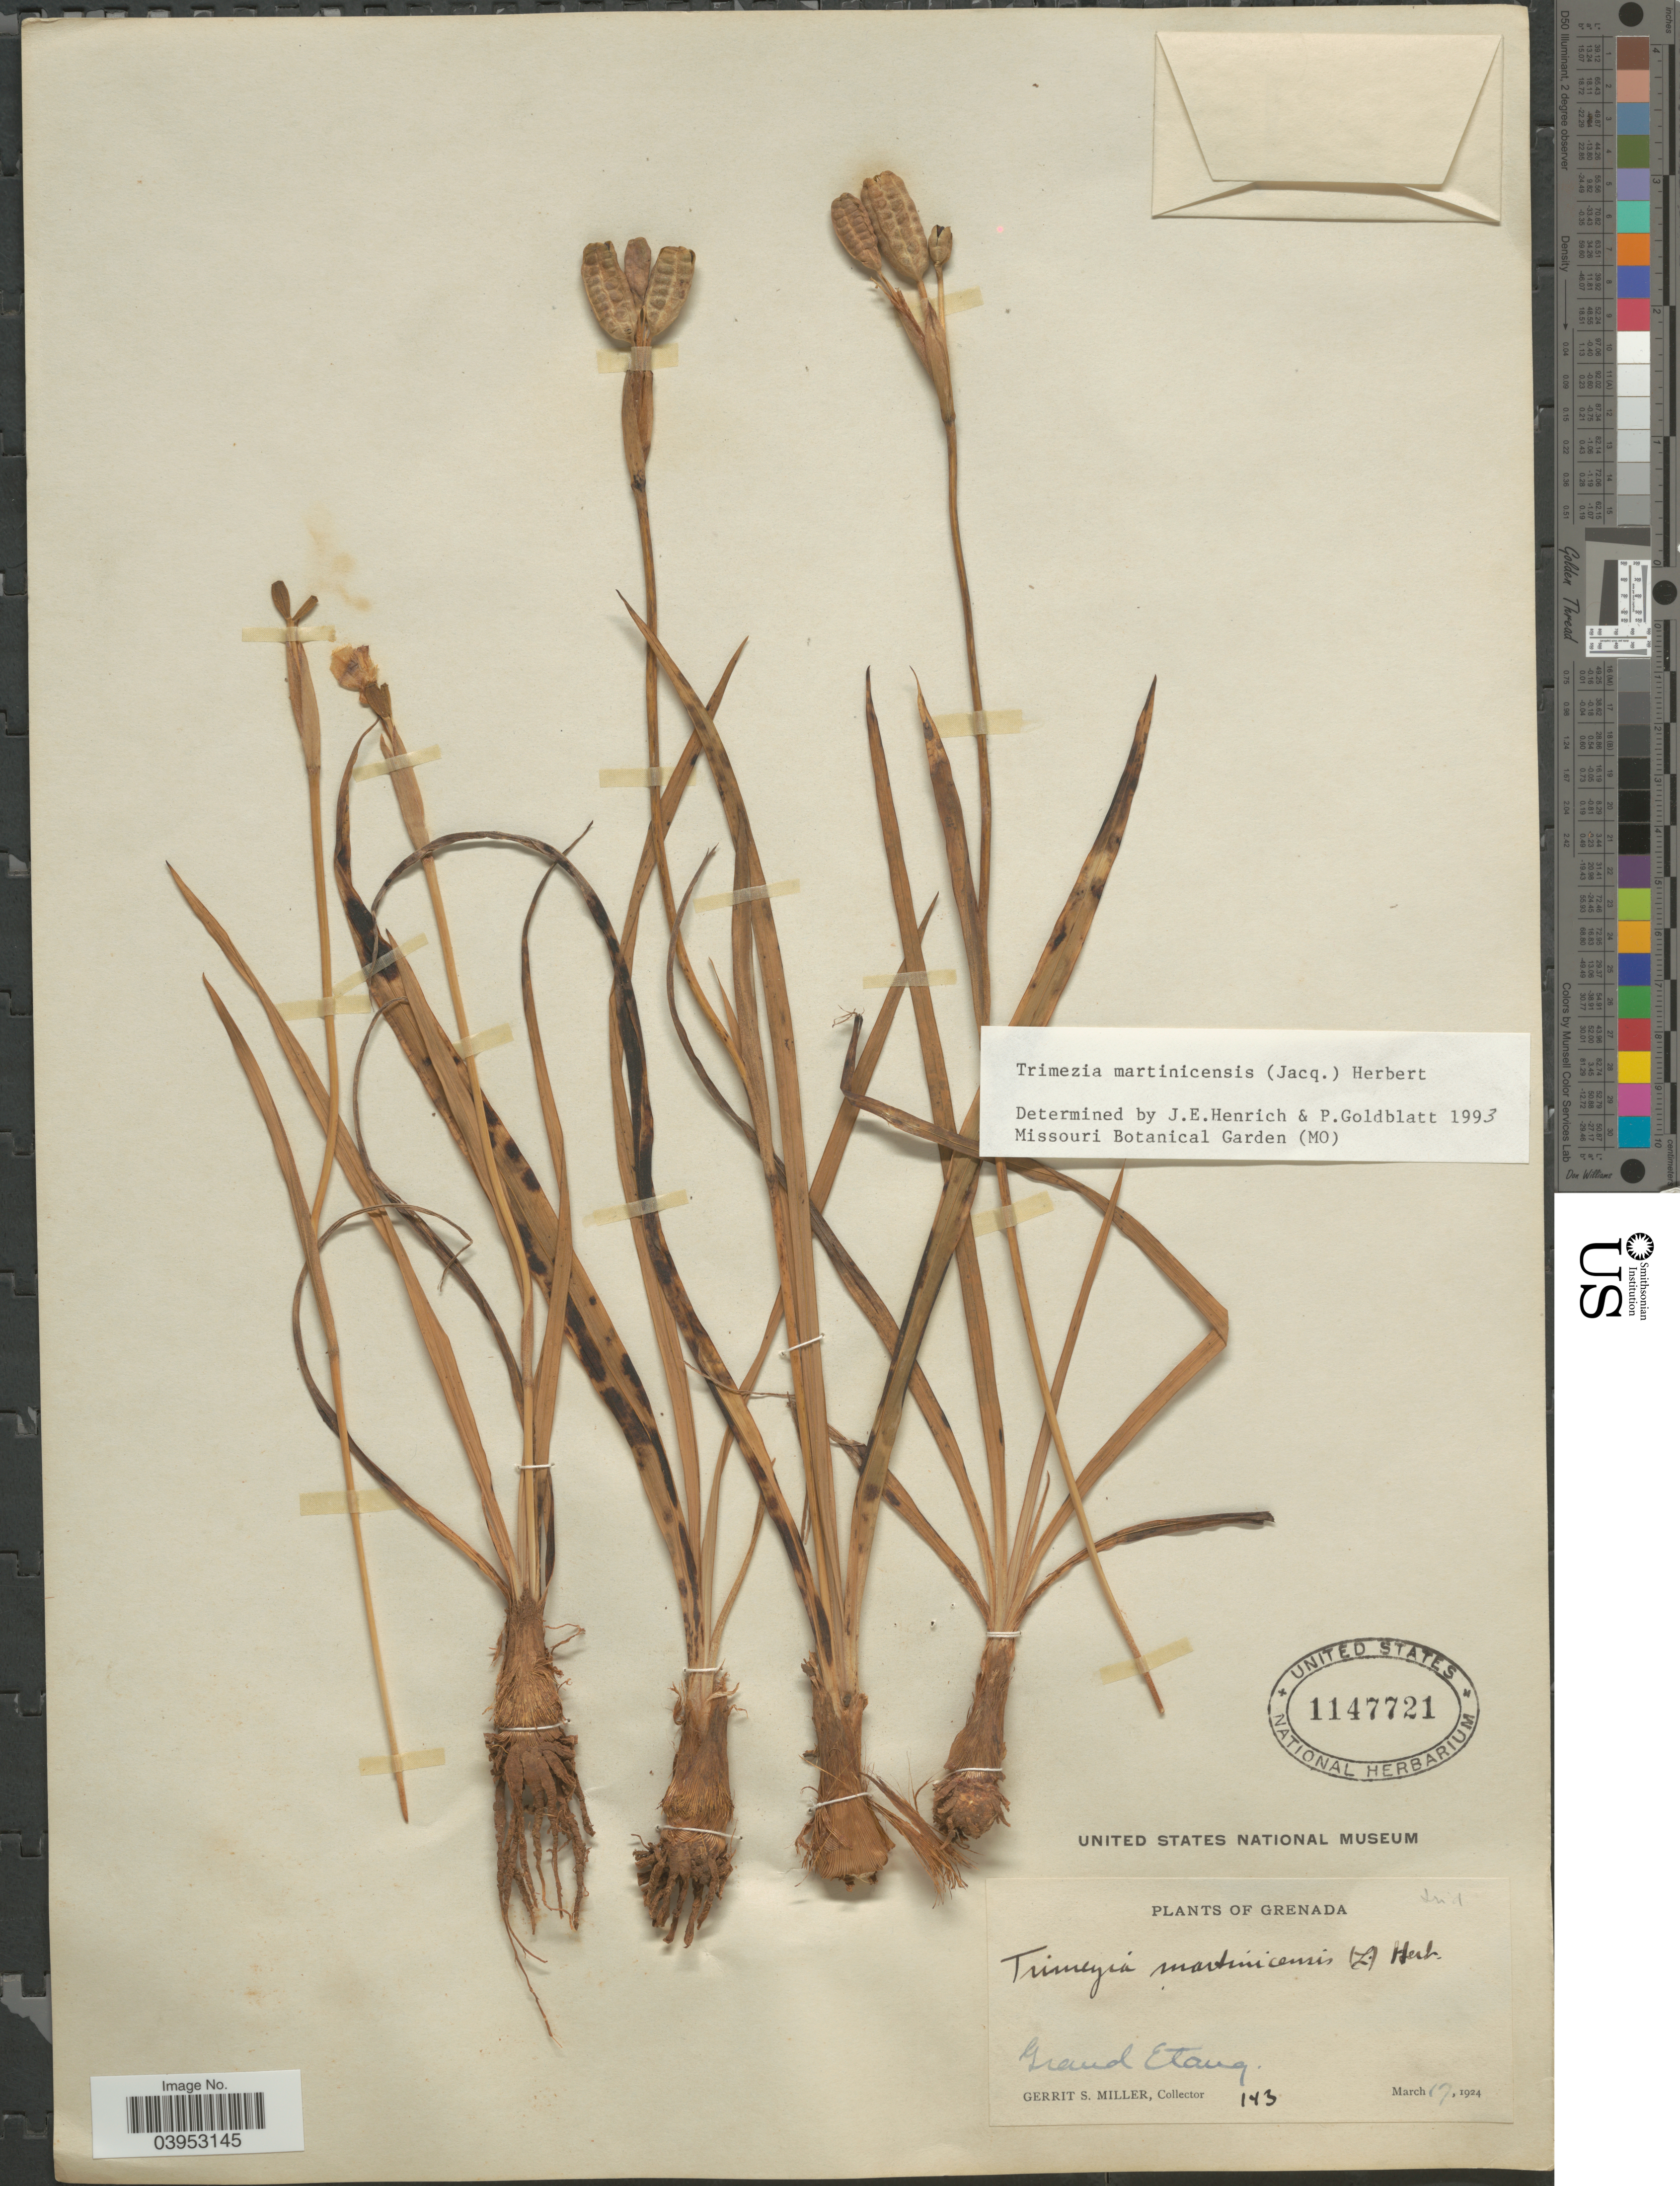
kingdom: Plantae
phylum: Tracheophyta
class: Liliopsida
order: Asparagales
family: Iridaceae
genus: Trimezia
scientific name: Trimezia martinicensis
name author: (Jacq.) Herb.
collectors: G. S. Miller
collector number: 143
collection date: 1924-03-17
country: Grenada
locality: Grand Etang.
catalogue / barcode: US 1147721